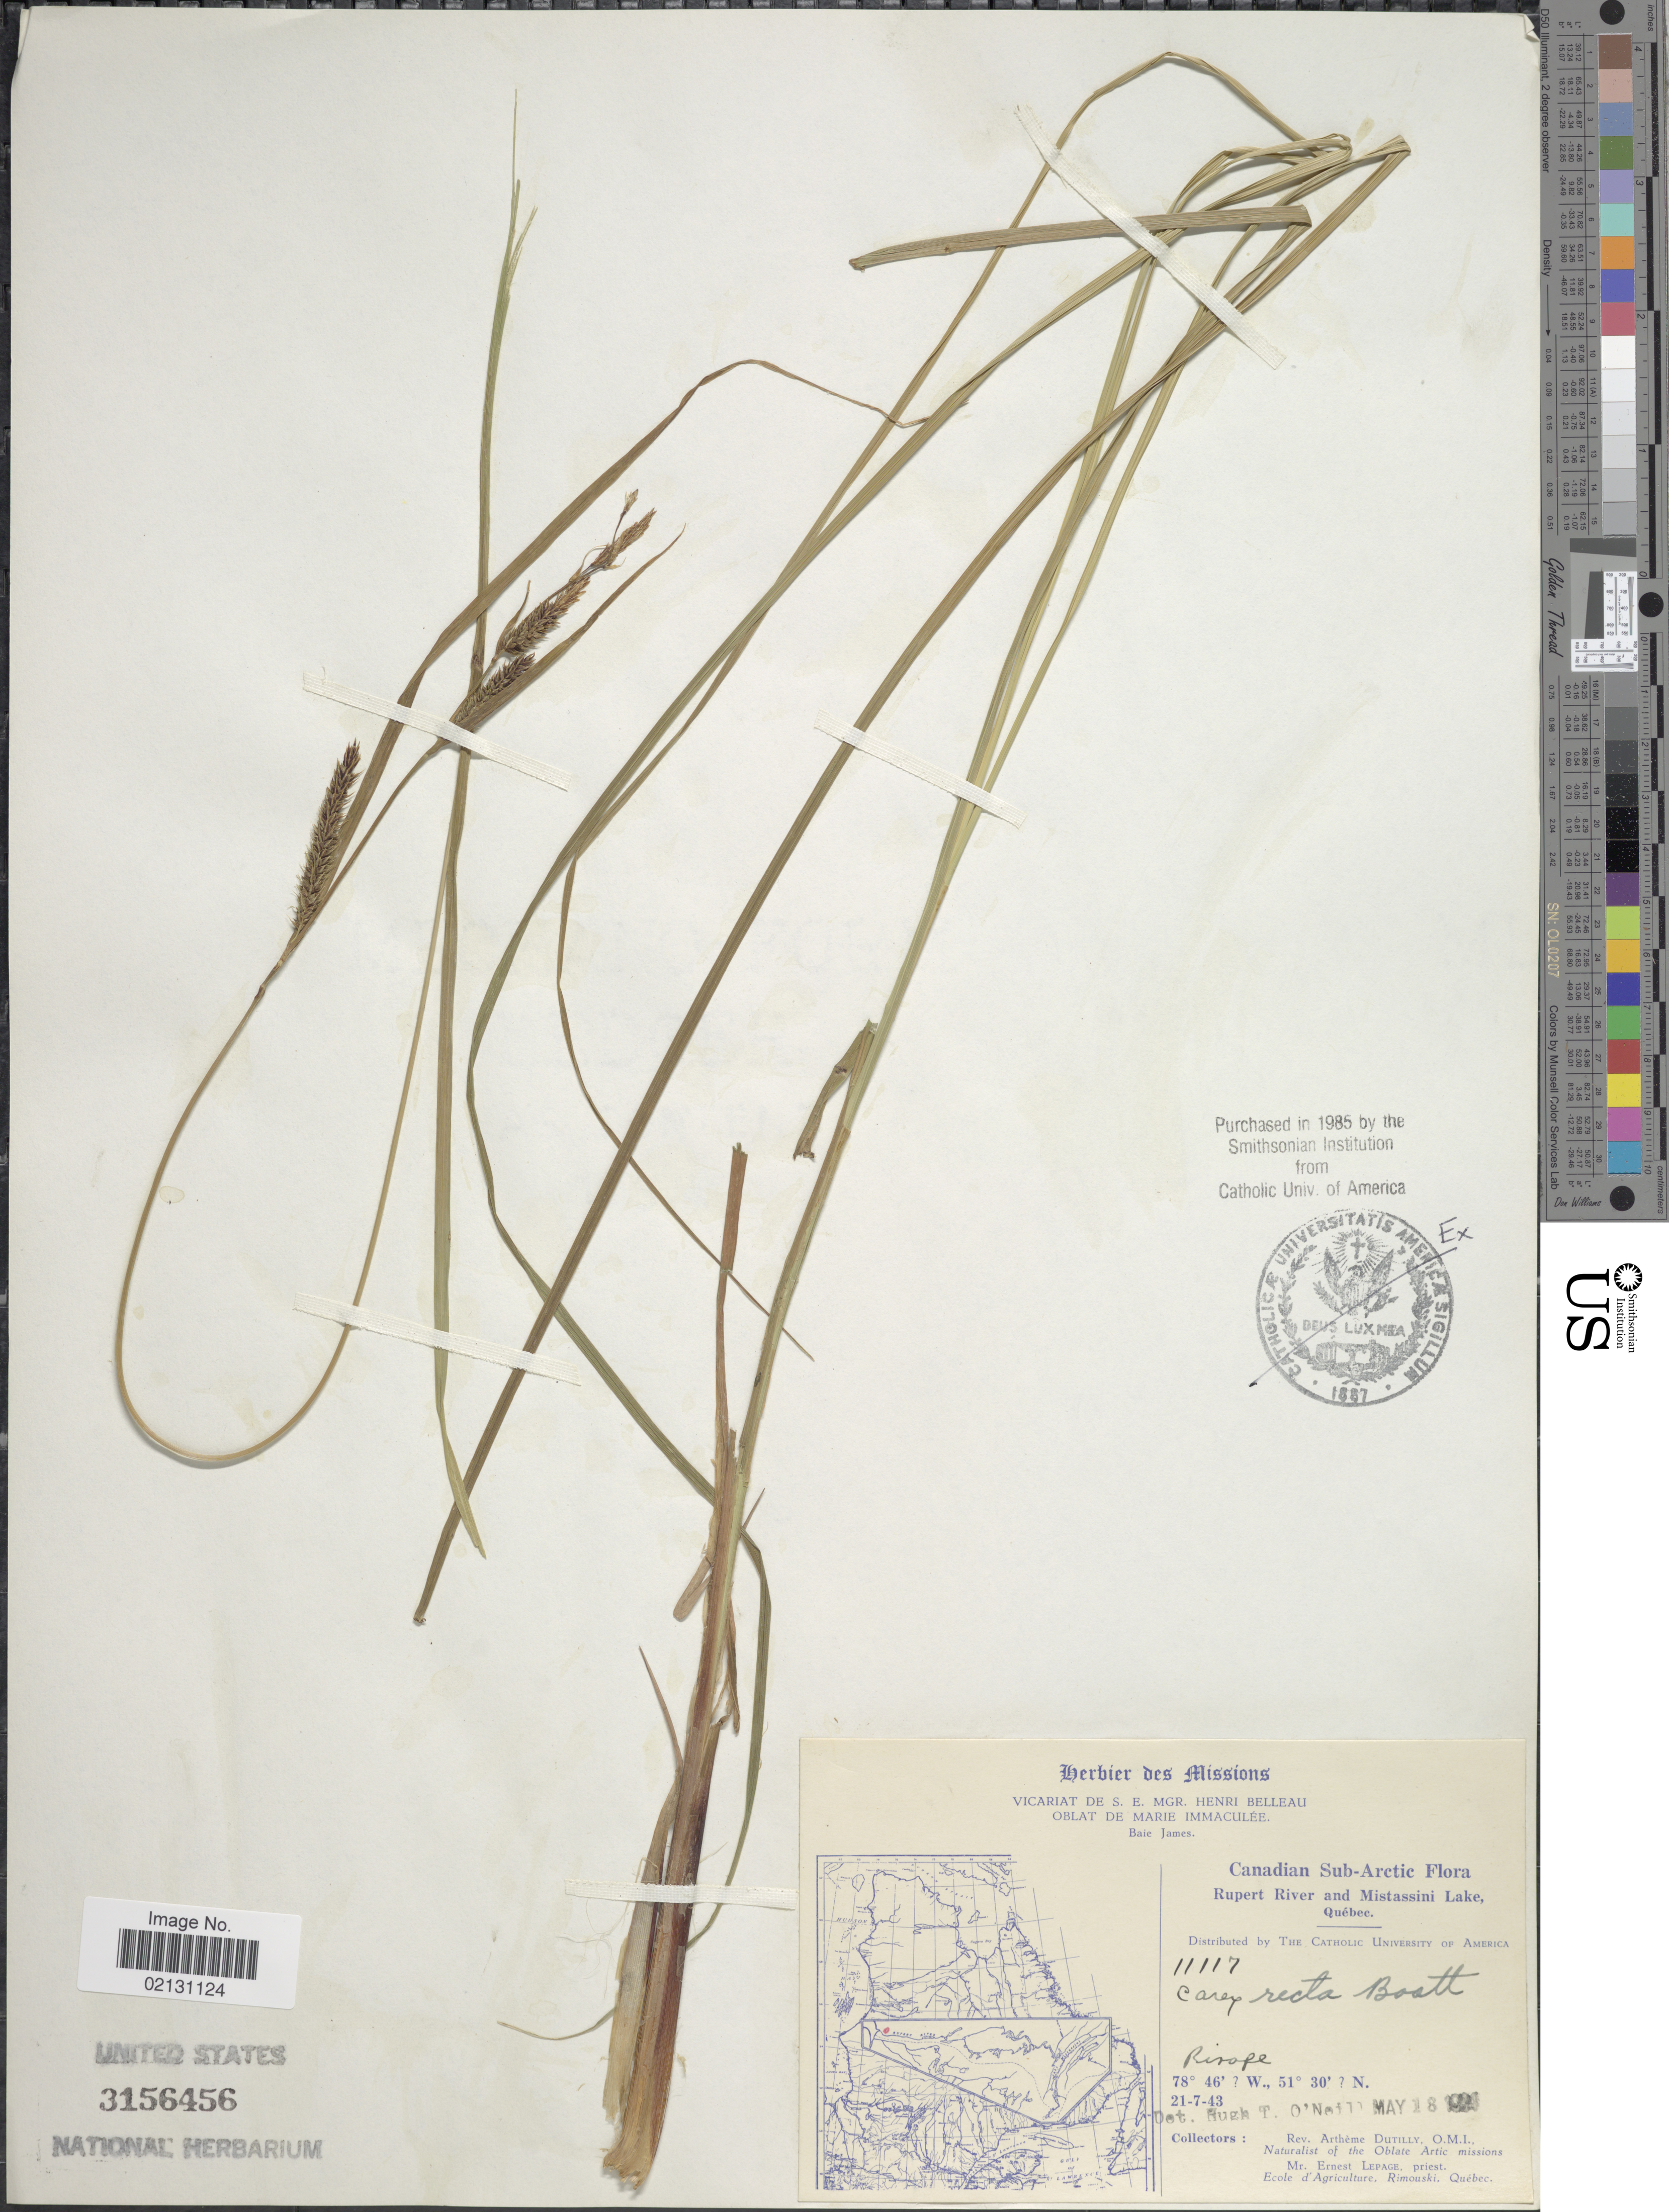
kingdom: Plantae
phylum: Tracheophyta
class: Liliopsida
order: Poales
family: Cyperaceae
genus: Carex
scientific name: Carex recta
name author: Boott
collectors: A. Dutilly & E. Lepage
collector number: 11117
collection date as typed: Transcribed d/m/y: 21/7/43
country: Canada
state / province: Quebec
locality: Canadian Sub-Arctic, Rupert River and Mistassini Lake, Risope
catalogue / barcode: US 3156456